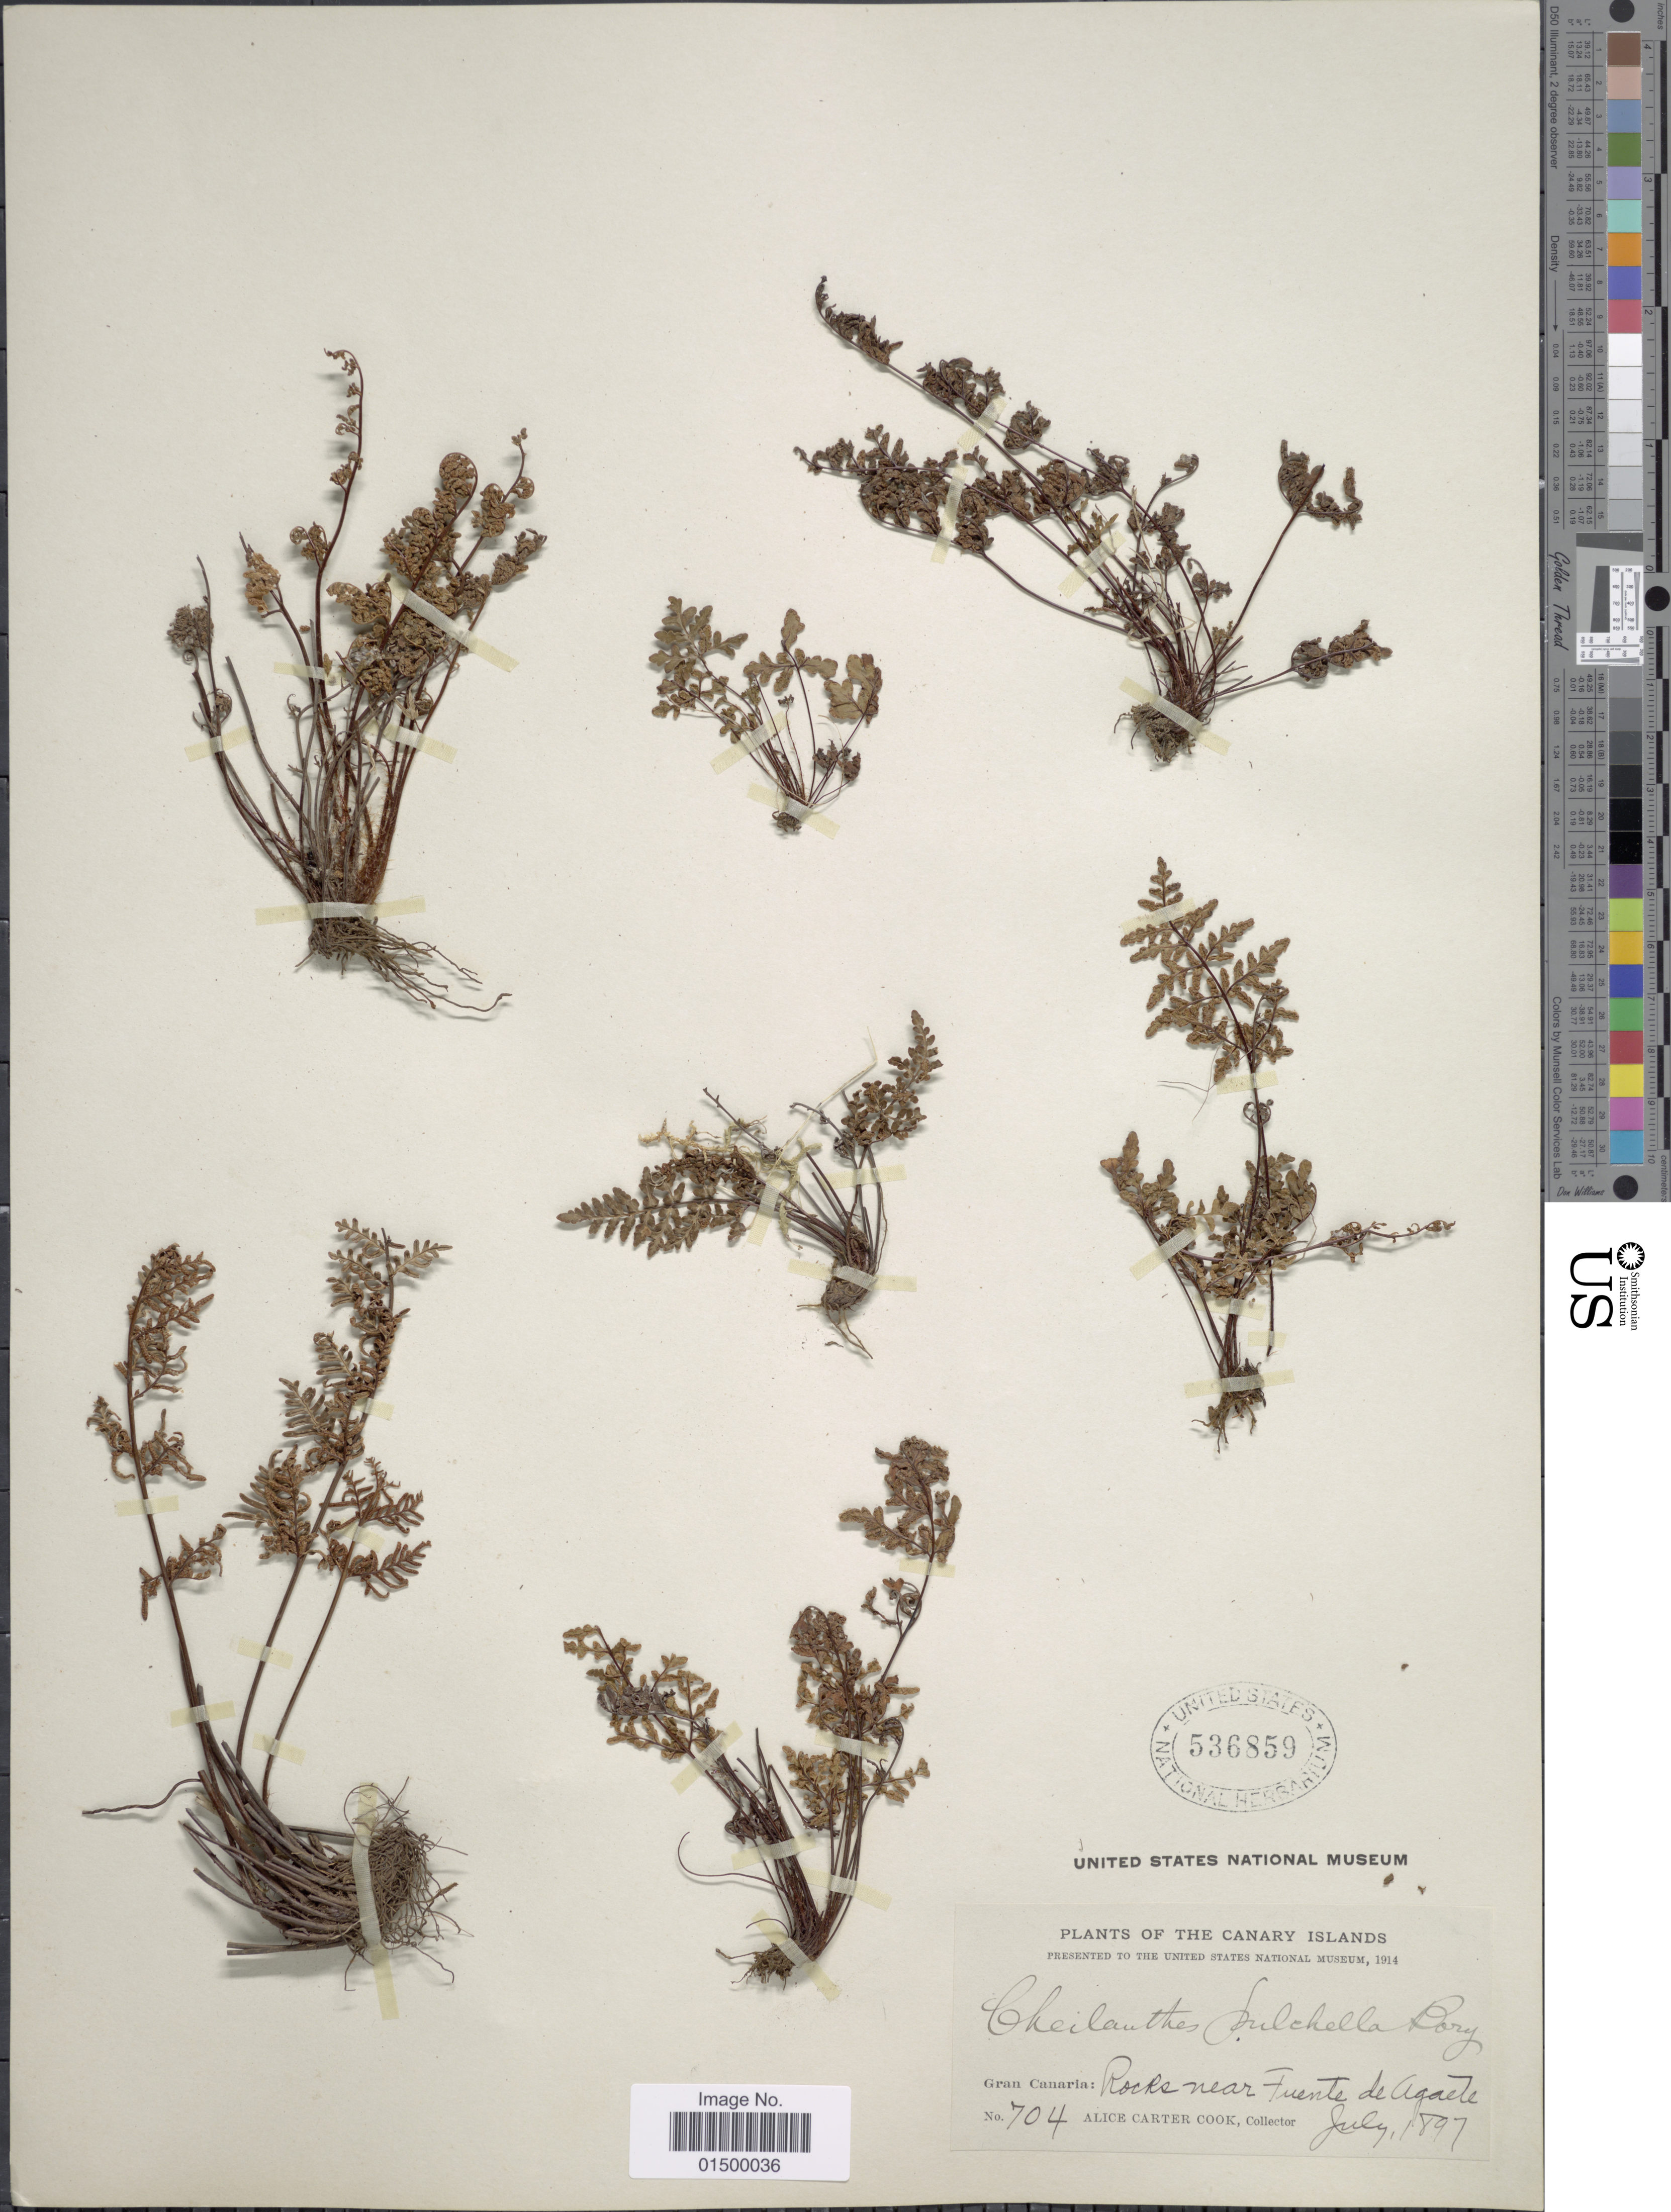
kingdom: Plantae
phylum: Tracheophyta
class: Polypodiopsida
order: Polypodiales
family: Pteridaceae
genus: Cheilanthes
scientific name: Cheilanthes pulchella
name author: Bory ex Willd.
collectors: Alice C. Cook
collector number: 704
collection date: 1897-07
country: Spain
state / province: Canarias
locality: Canary Island. Gran Canaria: Rocks near Fuente de Agaete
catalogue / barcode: US 536859